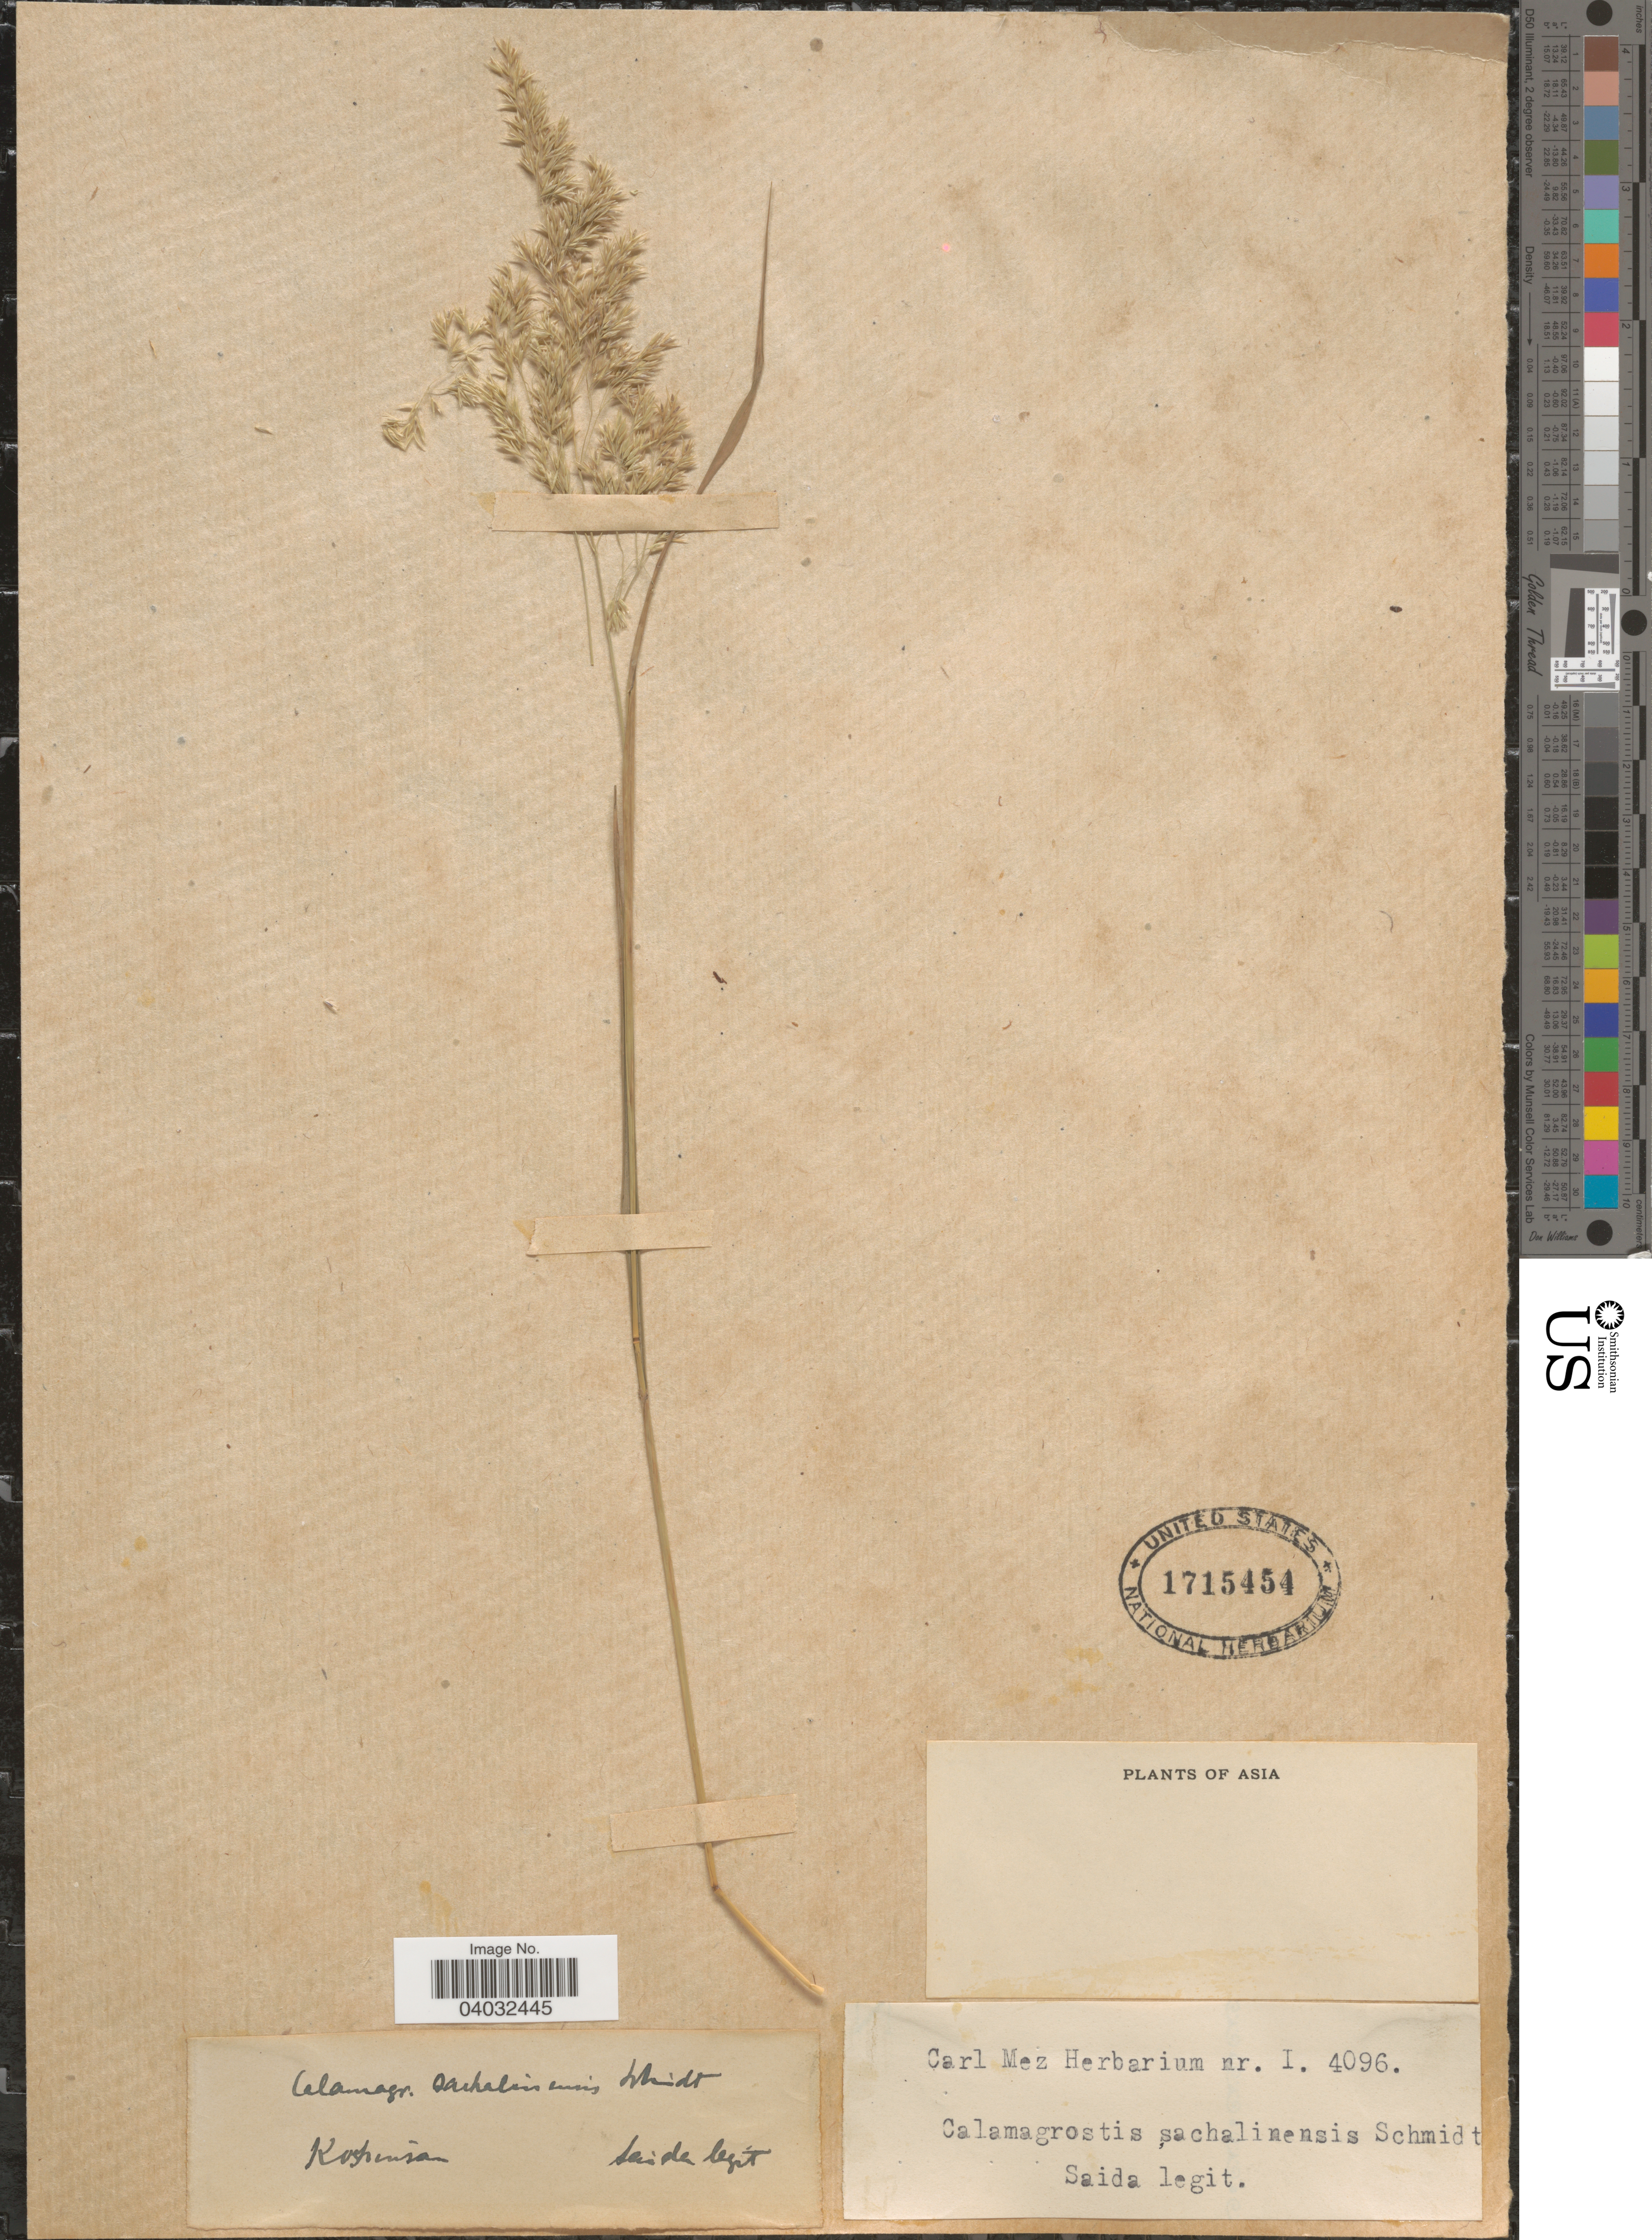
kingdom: Plantae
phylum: Tracheophyta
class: Liliopsida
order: Poales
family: Poaceae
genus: Calamagrostis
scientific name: Calamagrostis sachalinensis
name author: F. Schmidt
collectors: Saida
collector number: I 4096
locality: Koshinsa [interpreted]. Asia.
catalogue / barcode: US 1715454